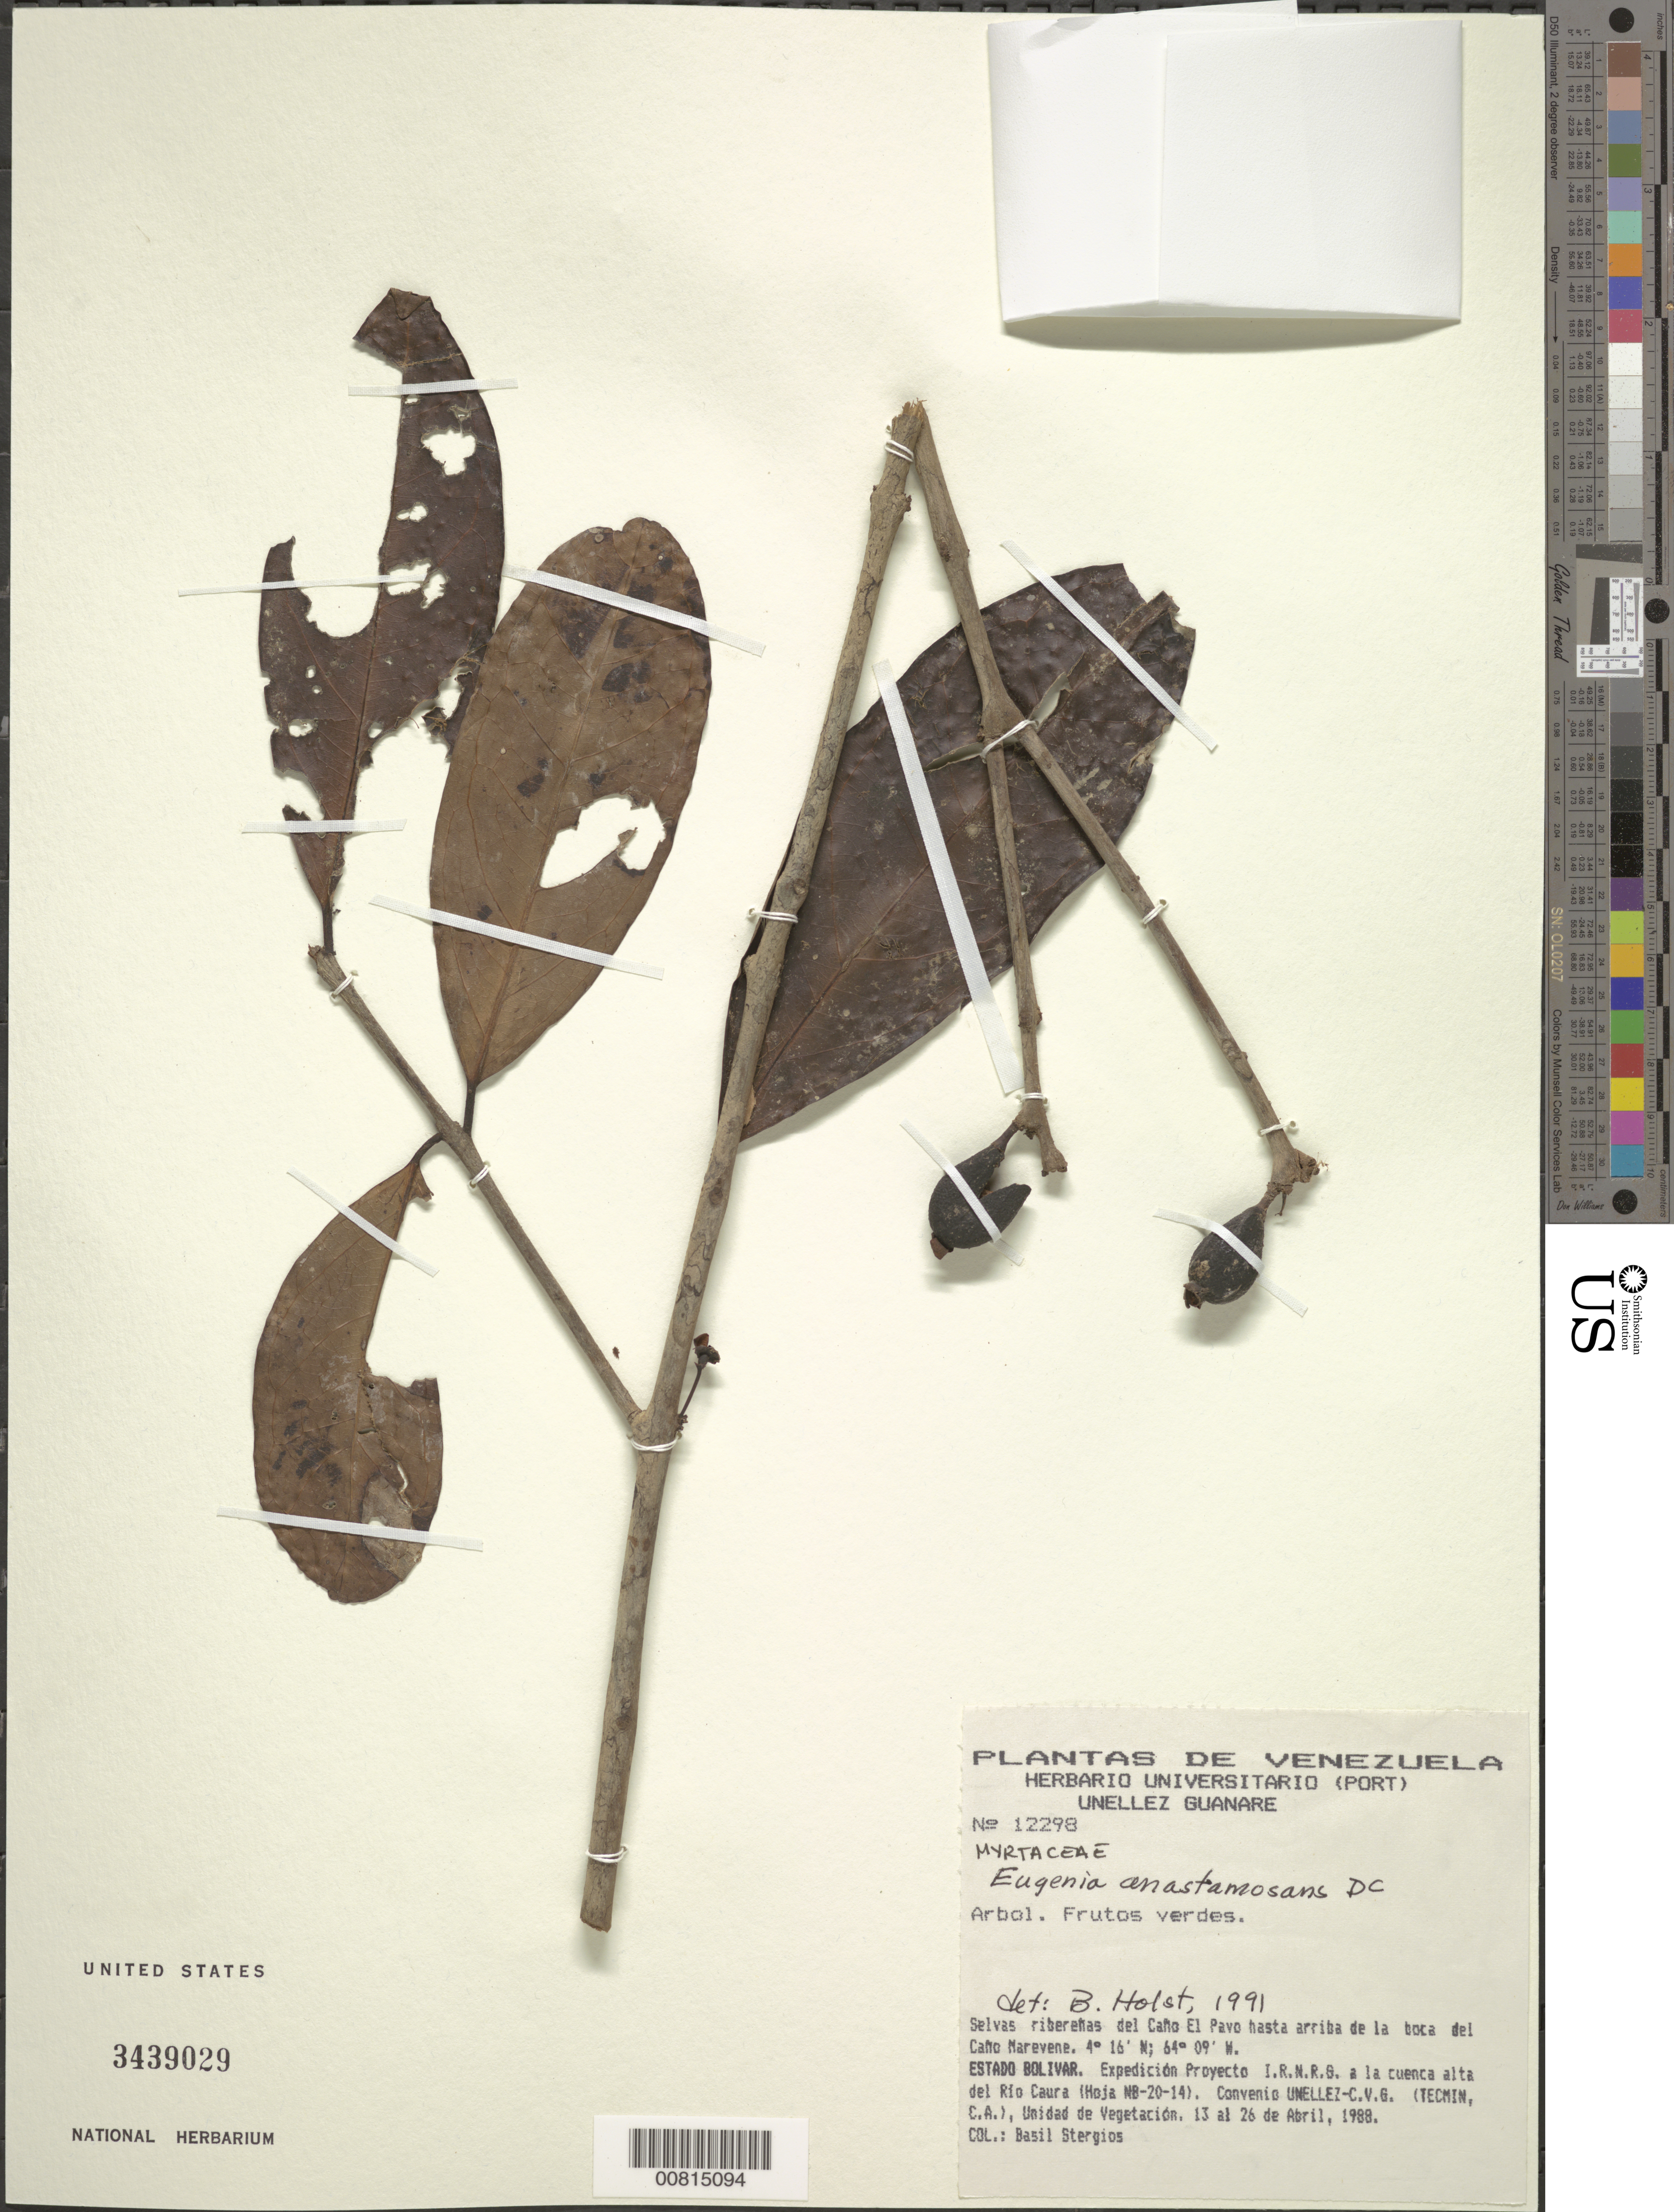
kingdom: Plantae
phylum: Tracheophyta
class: Magnoliopsida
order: Myrtales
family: Myrtaceae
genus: Eugenia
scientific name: Eugenia anastomosans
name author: DC.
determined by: Holst, Bruce K.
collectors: B. G. Stergios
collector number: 12298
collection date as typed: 13-Apr-88 to 26-Apr-88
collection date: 1988-04-13/1988-04-26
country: Venezuela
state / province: Bolívar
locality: Río Caura, Caño El Pavo, boca del Caño Marevene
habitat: Selvas riberenas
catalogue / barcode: US 3439029